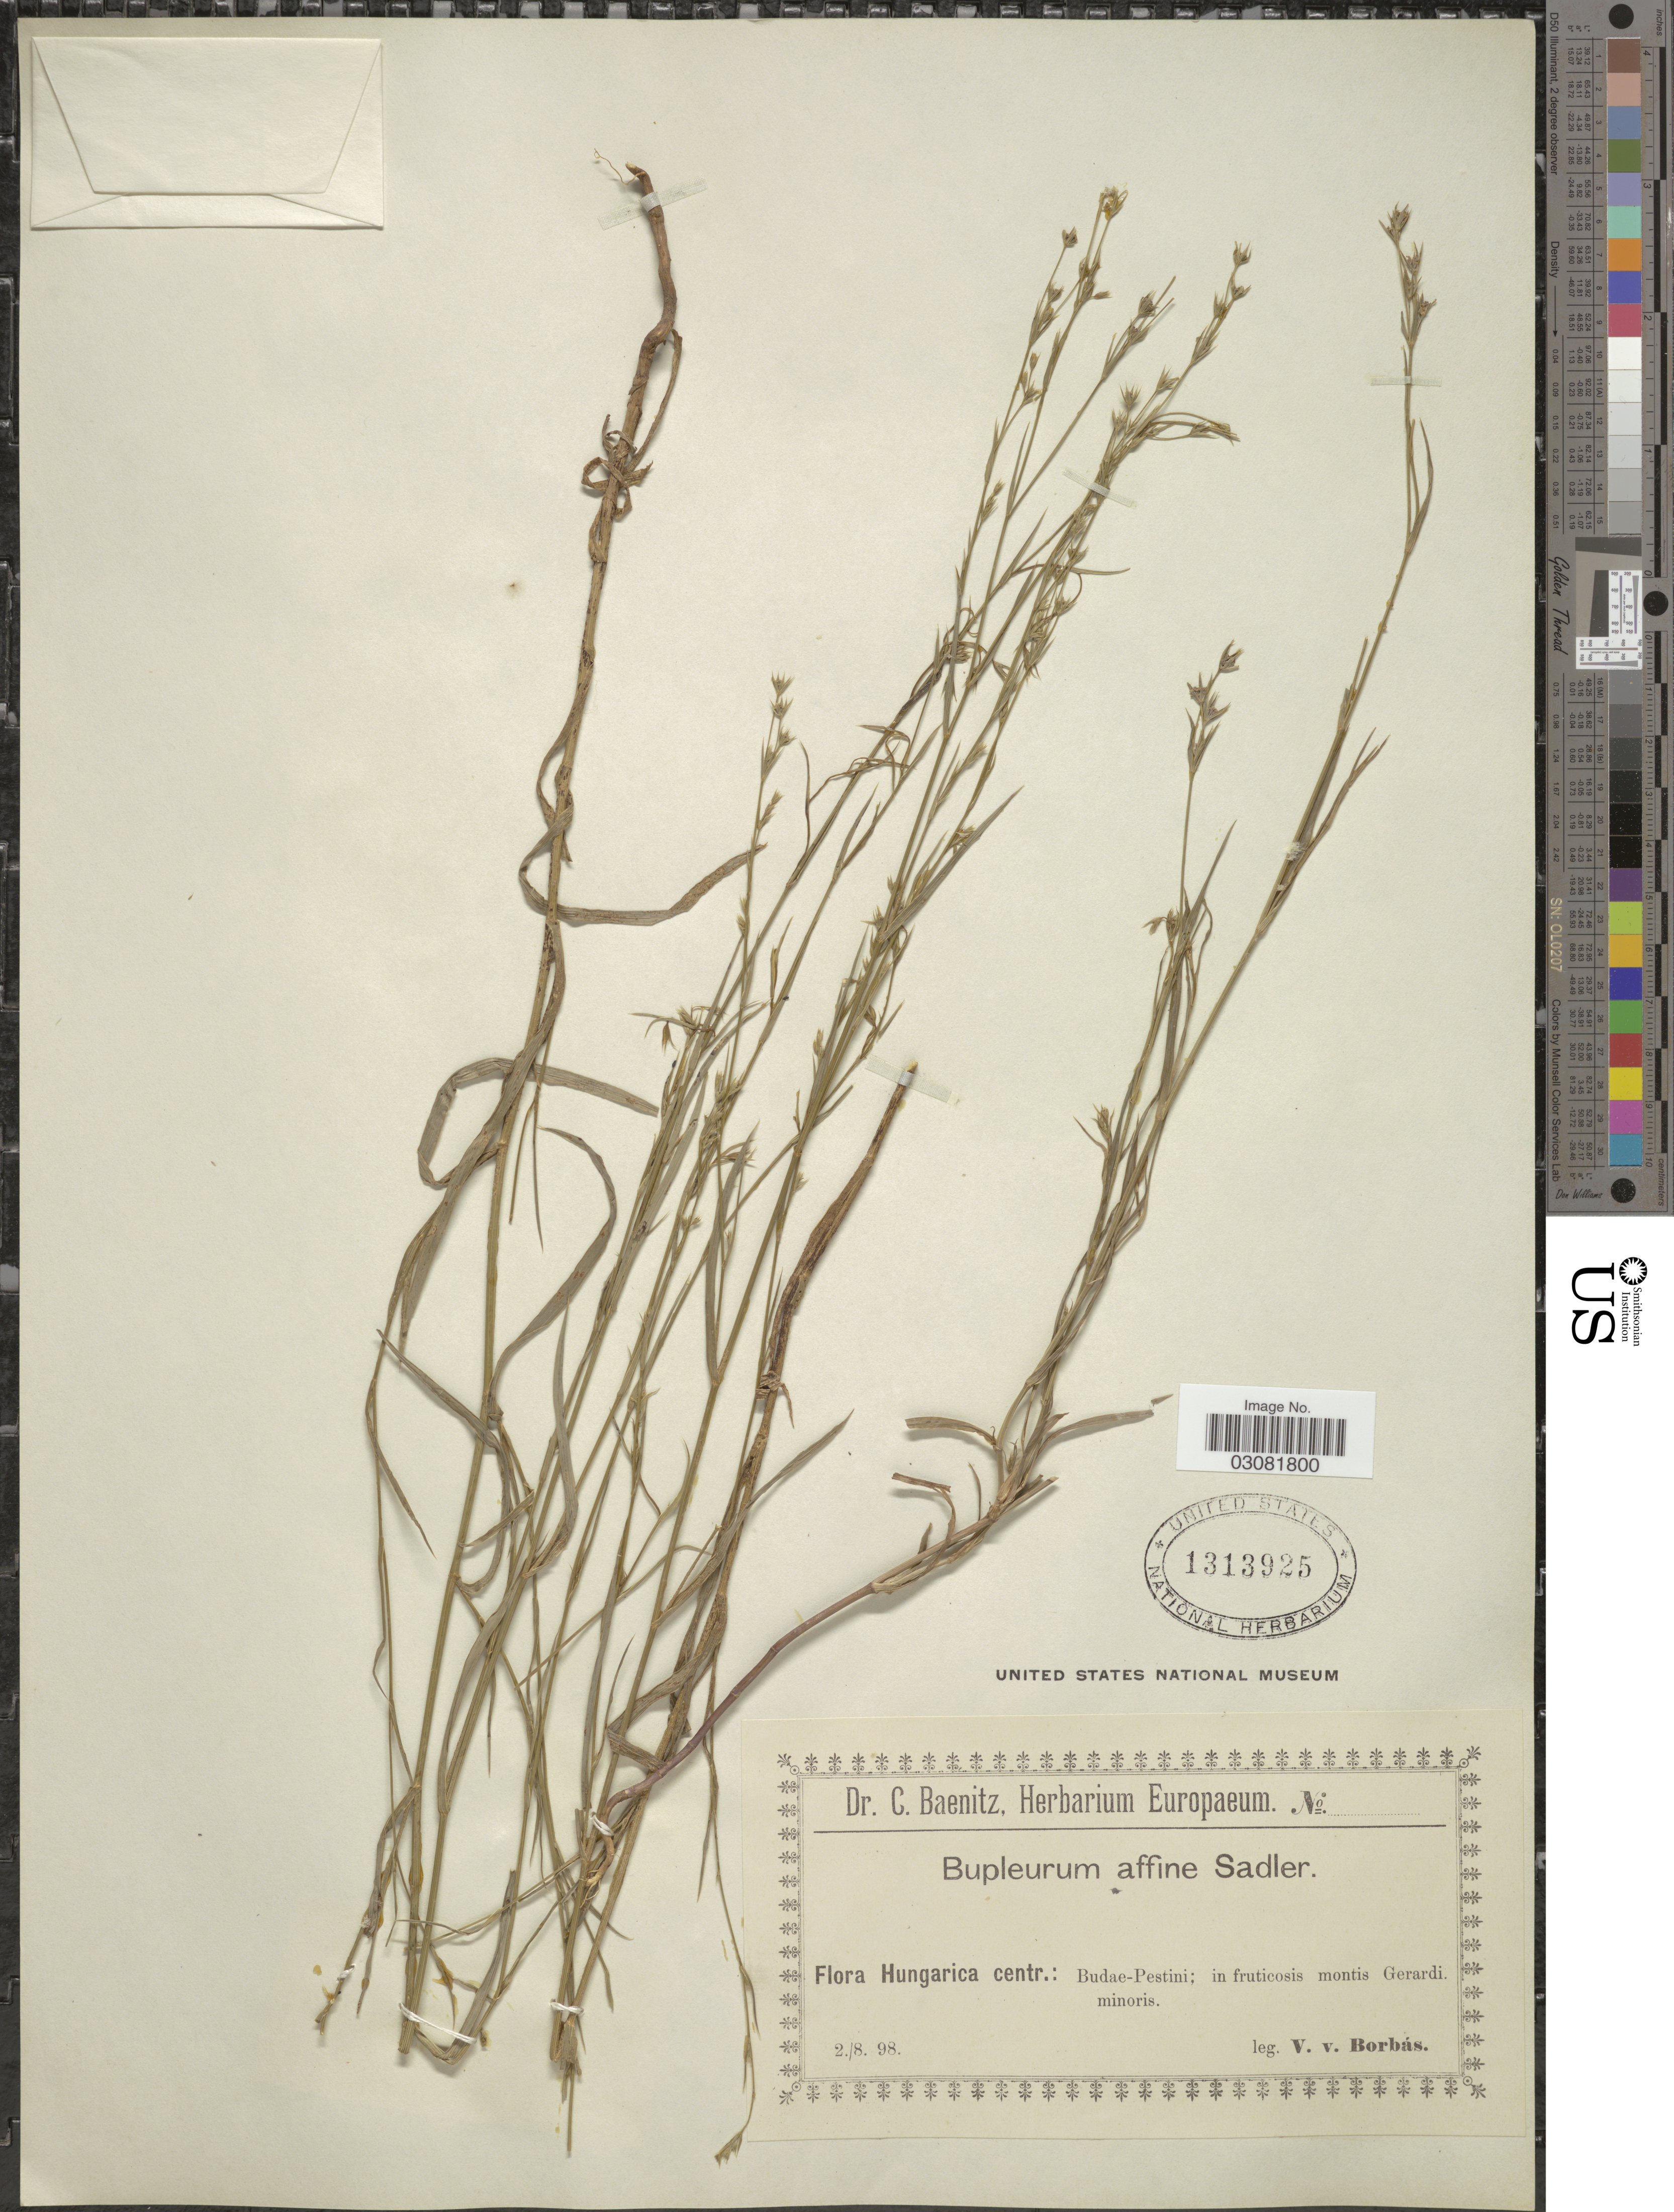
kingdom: Plantae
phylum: Tracheophyta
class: Magnoliopsida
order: Apiales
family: Apiaceae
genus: Bupleurum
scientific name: Bupleurum affine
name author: Sadler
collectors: V. von Borbás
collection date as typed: Transcribed d/m/y: 2/8/98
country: Hungary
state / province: Budapest, Capital District of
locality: Hungarica centr.: Budae-Pestini; in fruticosis montis Gerardi minoris.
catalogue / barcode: US 1313925